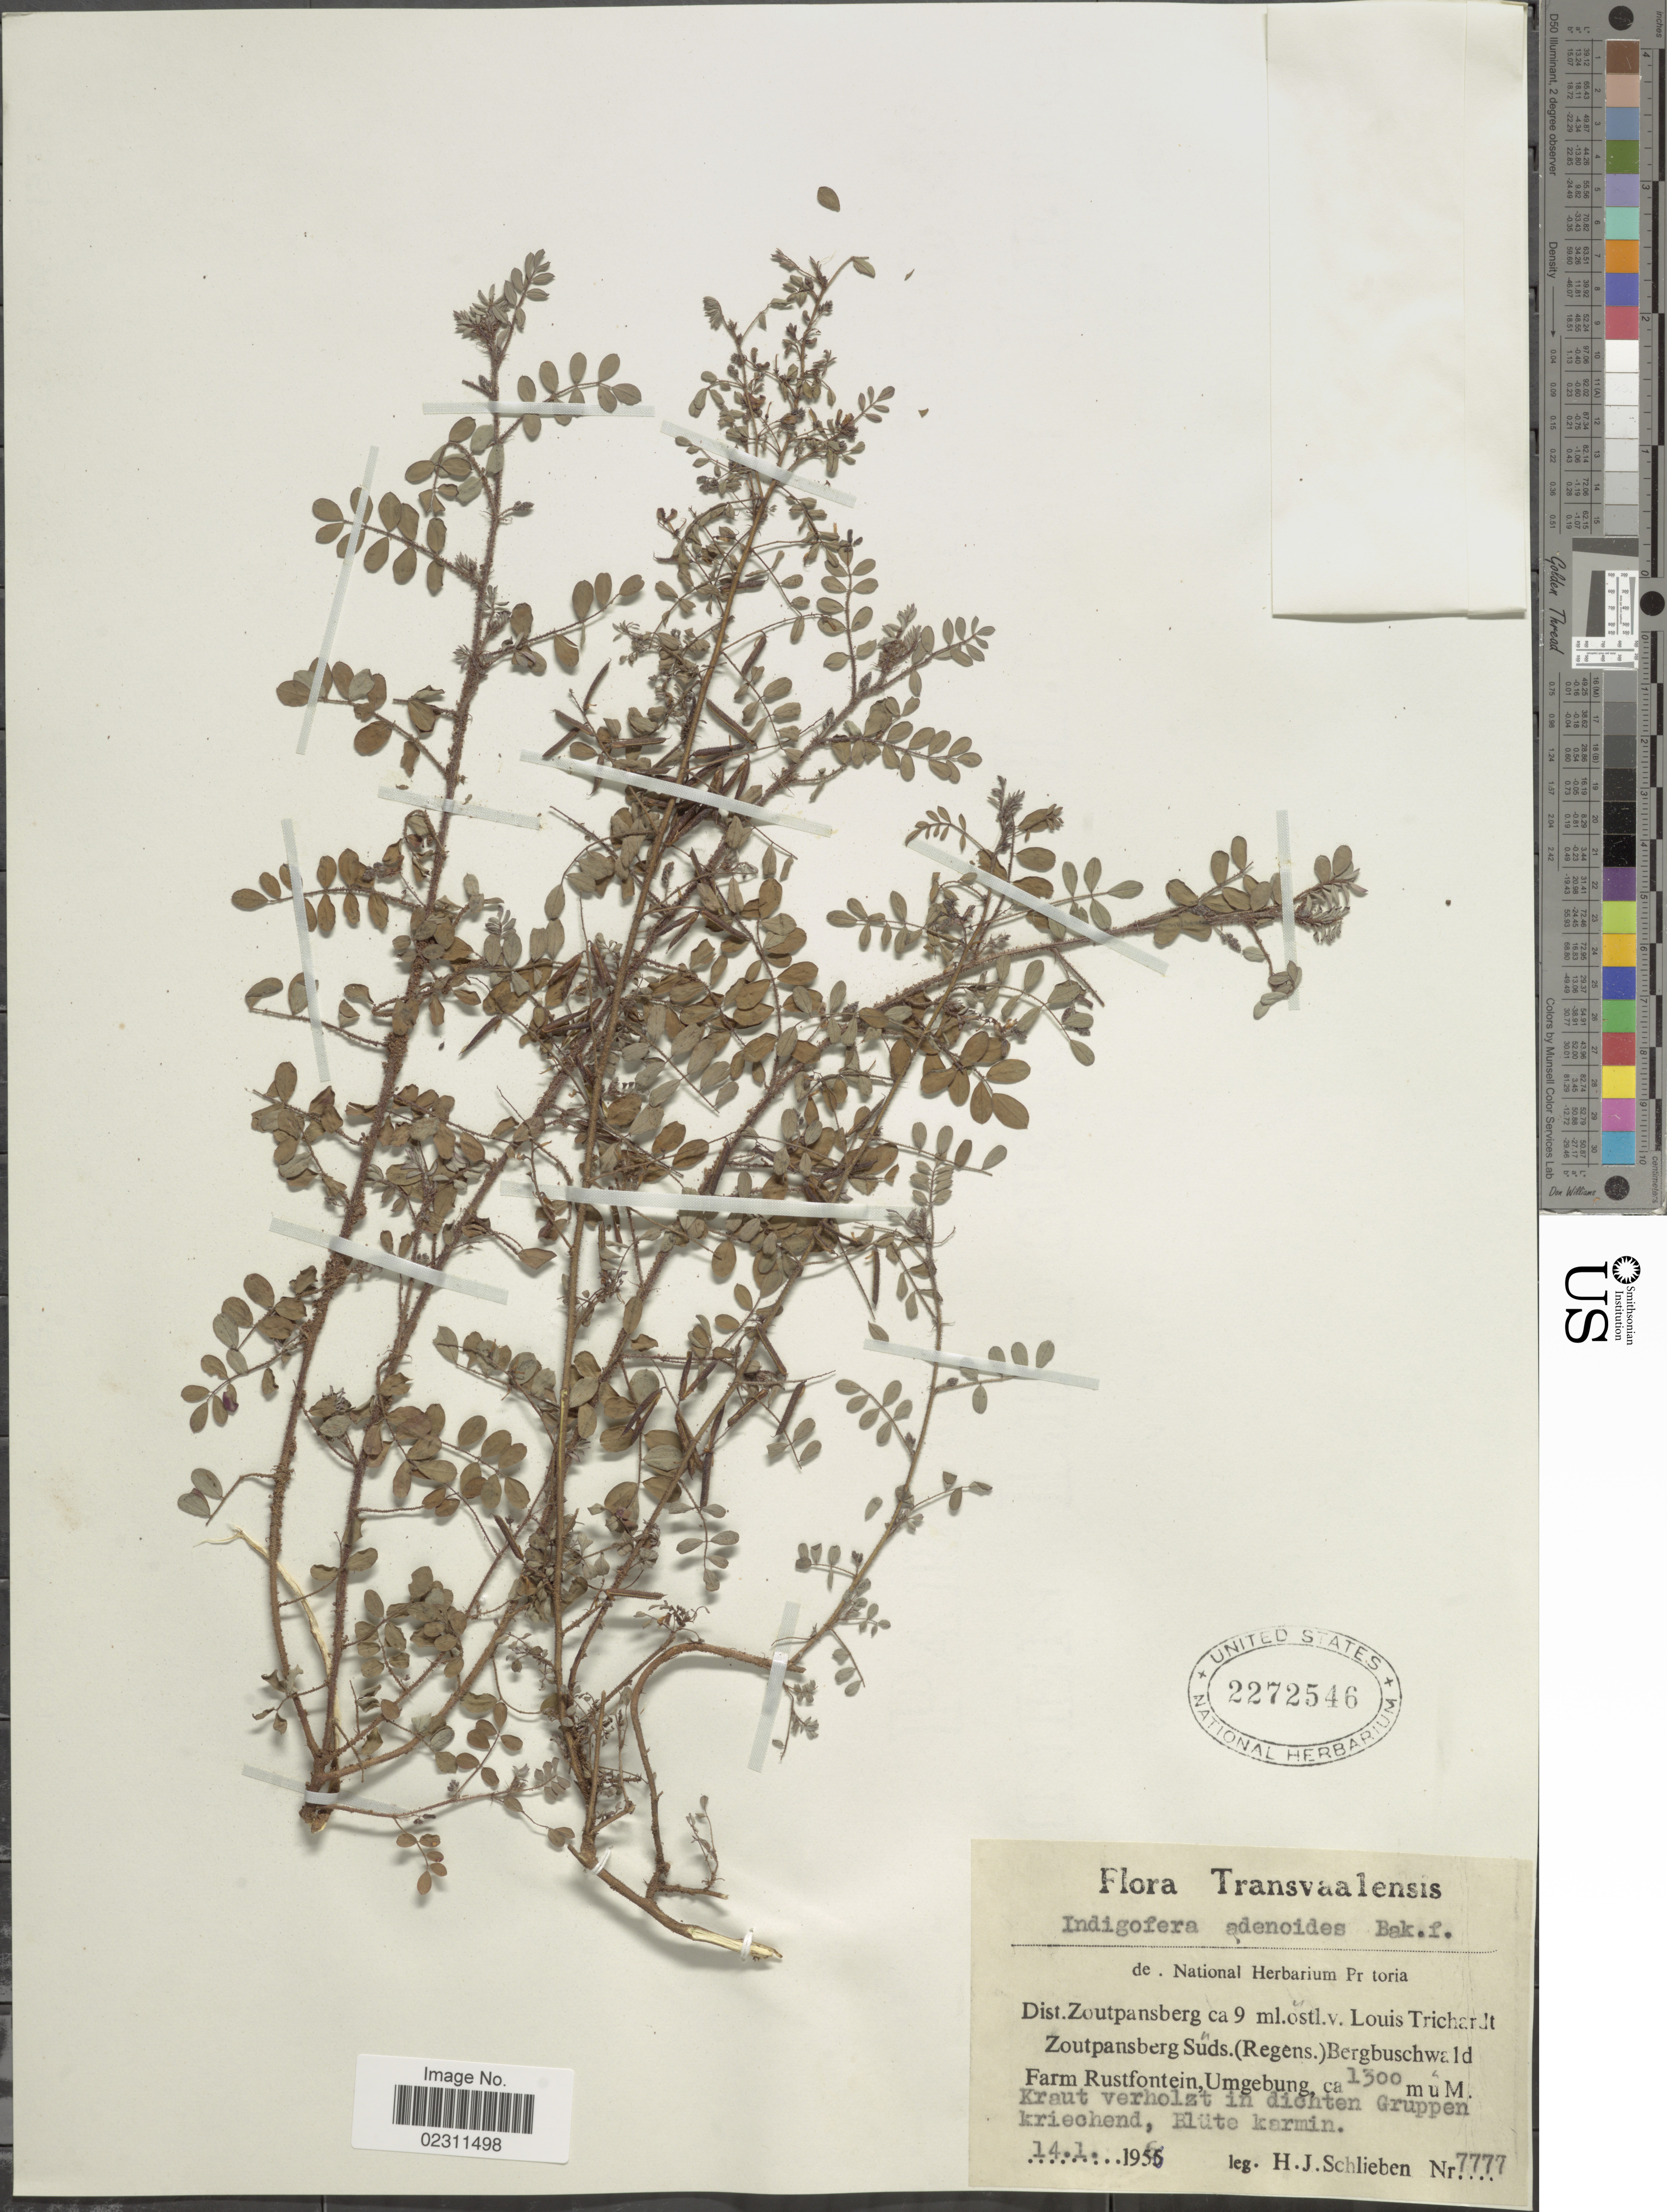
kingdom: Plantae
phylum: Tracheophyta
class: Magnoliopsida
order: Fabales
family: Fabaceae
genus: Indigofera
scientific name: Indigofera adenoides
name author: Baker f.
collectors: H. J. Schlieben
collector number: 7777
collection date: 1956-01-14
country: South Africa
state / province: Limpopo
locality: Transvaalensis. Dist. Zoutpansberg ca 9 ml. ostl. v. Louis Trichardt Zoutpansberg Süds. (Regens.) Bergbuschwald Farm Rustfontein, Umgebung. Kraut verholzt in dichten Gruppen kriechend, Rlüte karmin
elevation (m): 1300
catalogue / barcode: US 2272546